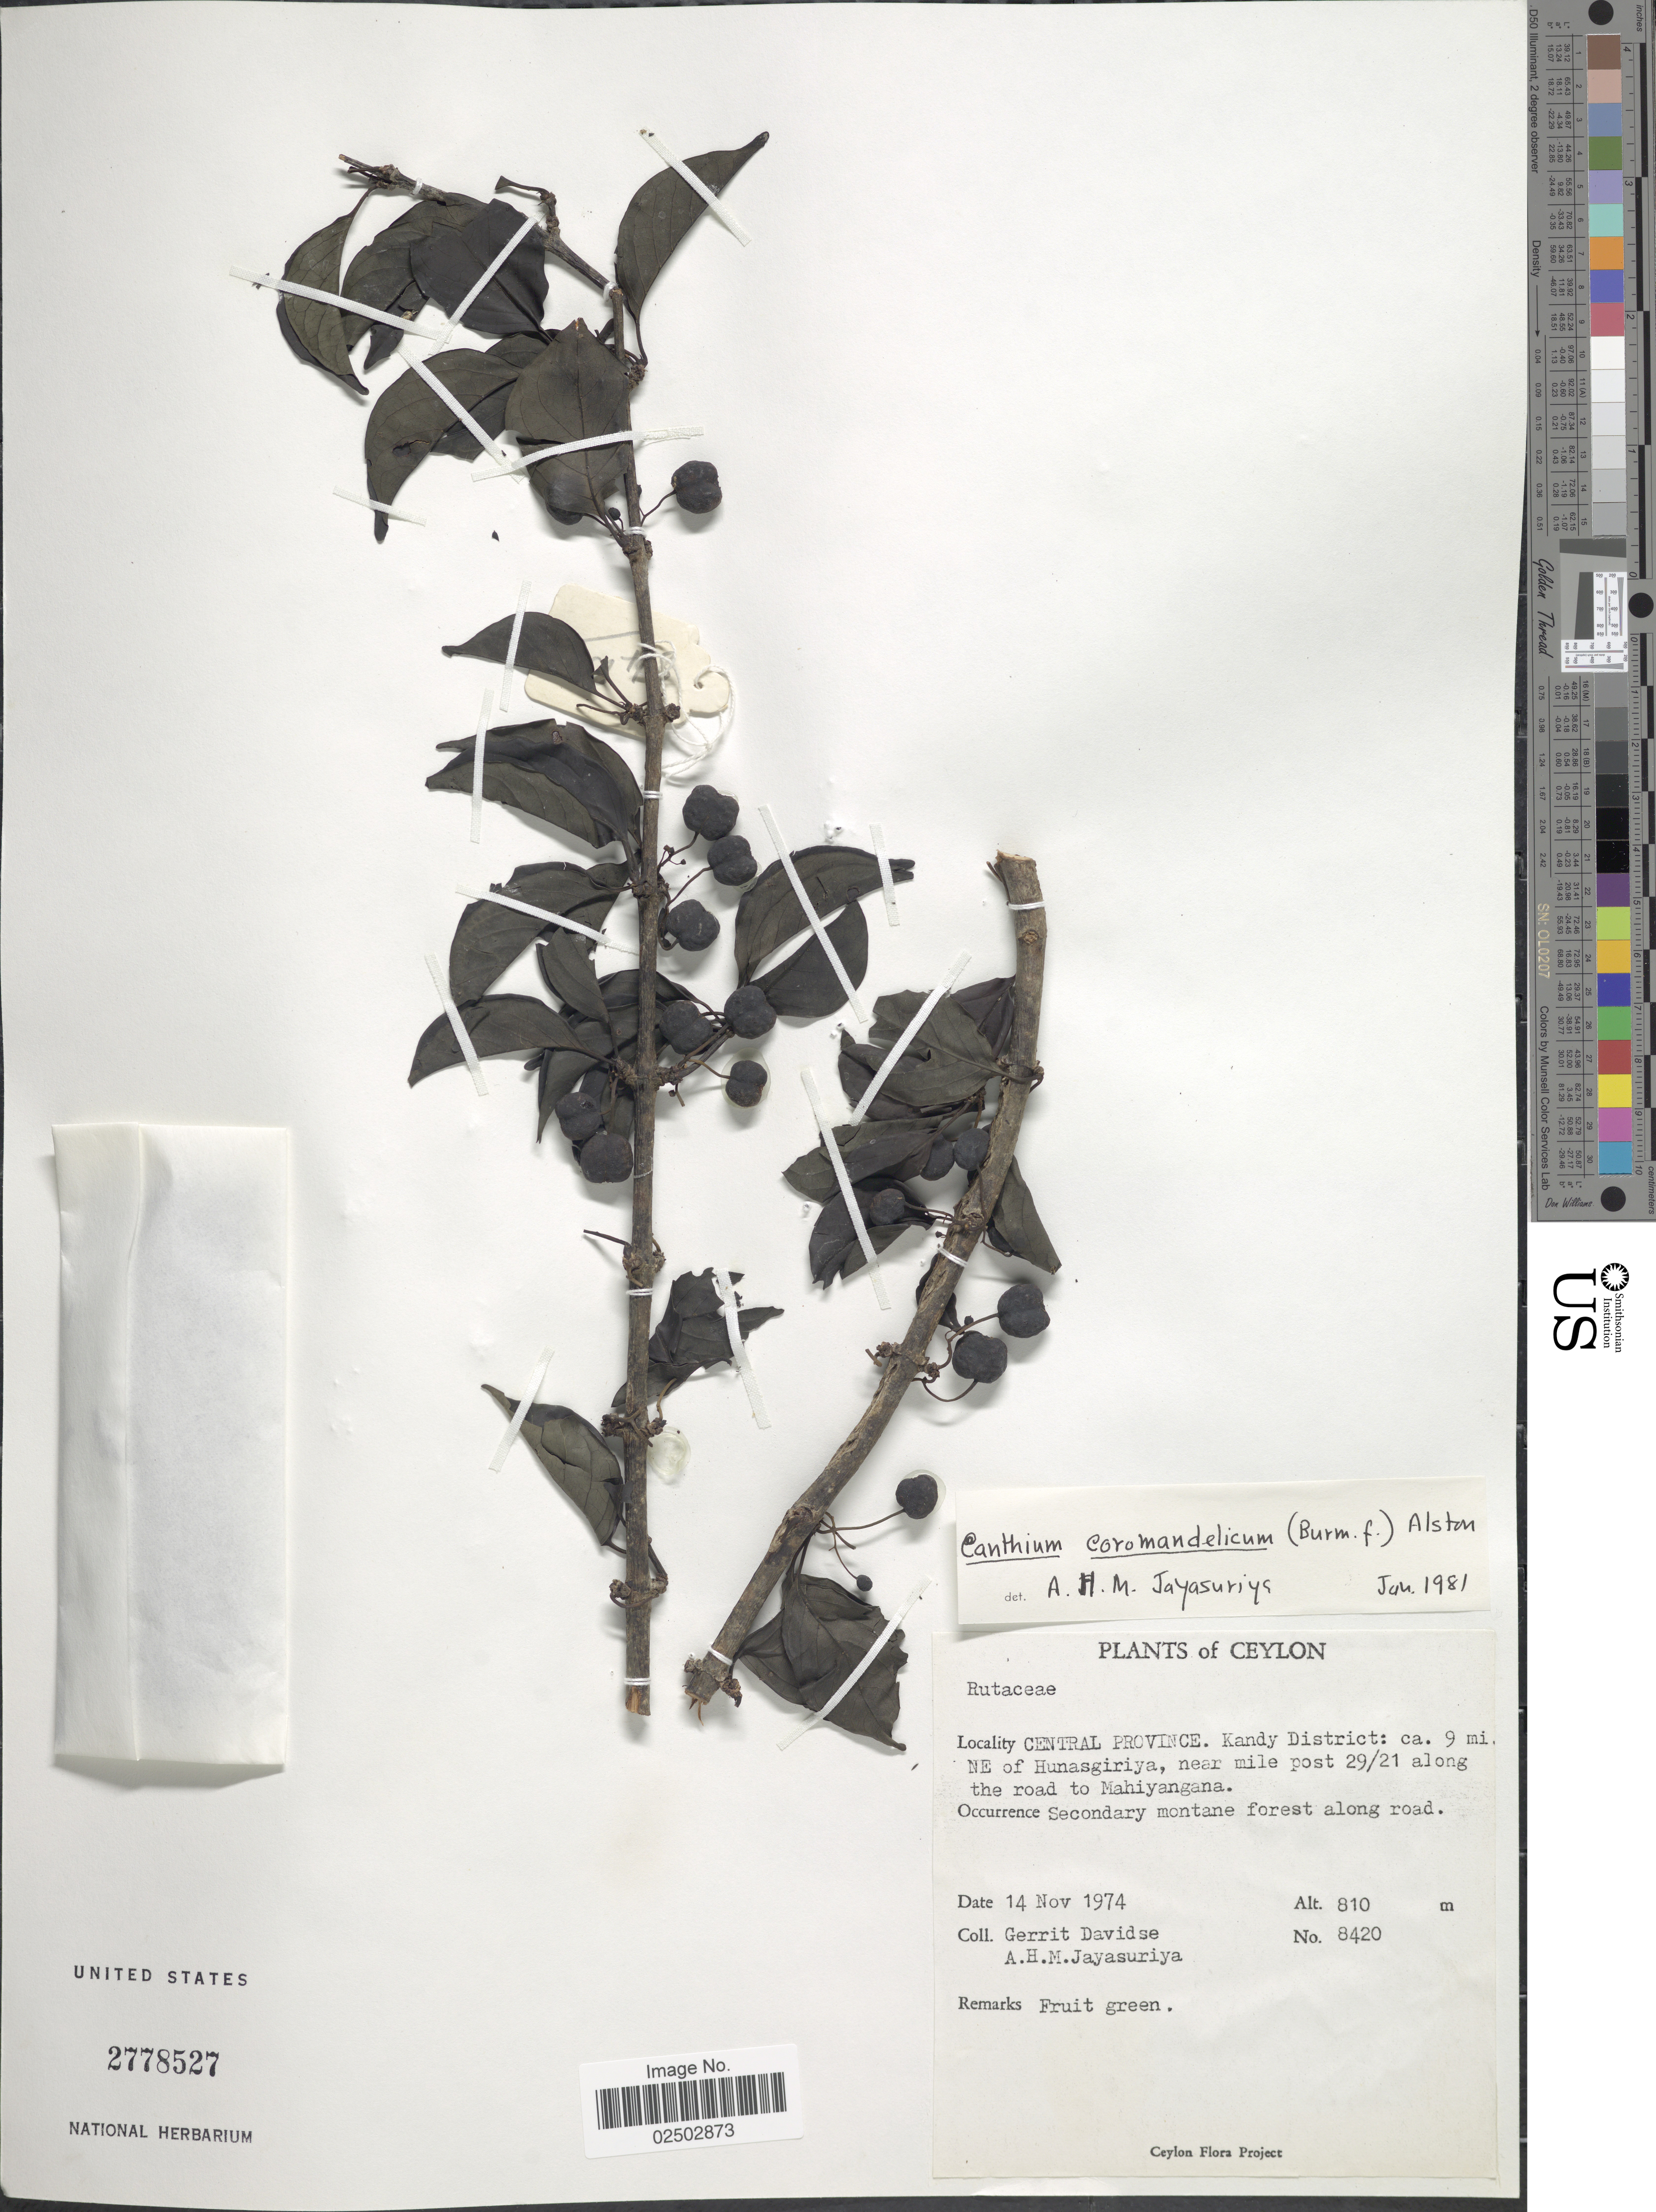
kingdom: Plantae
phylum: Tracheophyta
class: Magnoliopsida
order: Gentianales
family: Rubiaceae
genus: Canthium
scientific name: Canthium coromandelicum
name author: (Burm. f.) Alston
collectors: G. Davidse & A. H. Jayasuriya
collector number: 8420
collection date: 1974-11-14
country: Sri Lanka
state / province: Central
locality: Ceylon, Central Province, Kandy District: 9 mi. NE of Hunasgiriya, near mile post 29/21 along the road to Mahiyangana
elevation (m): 810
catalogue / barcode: US 2778527